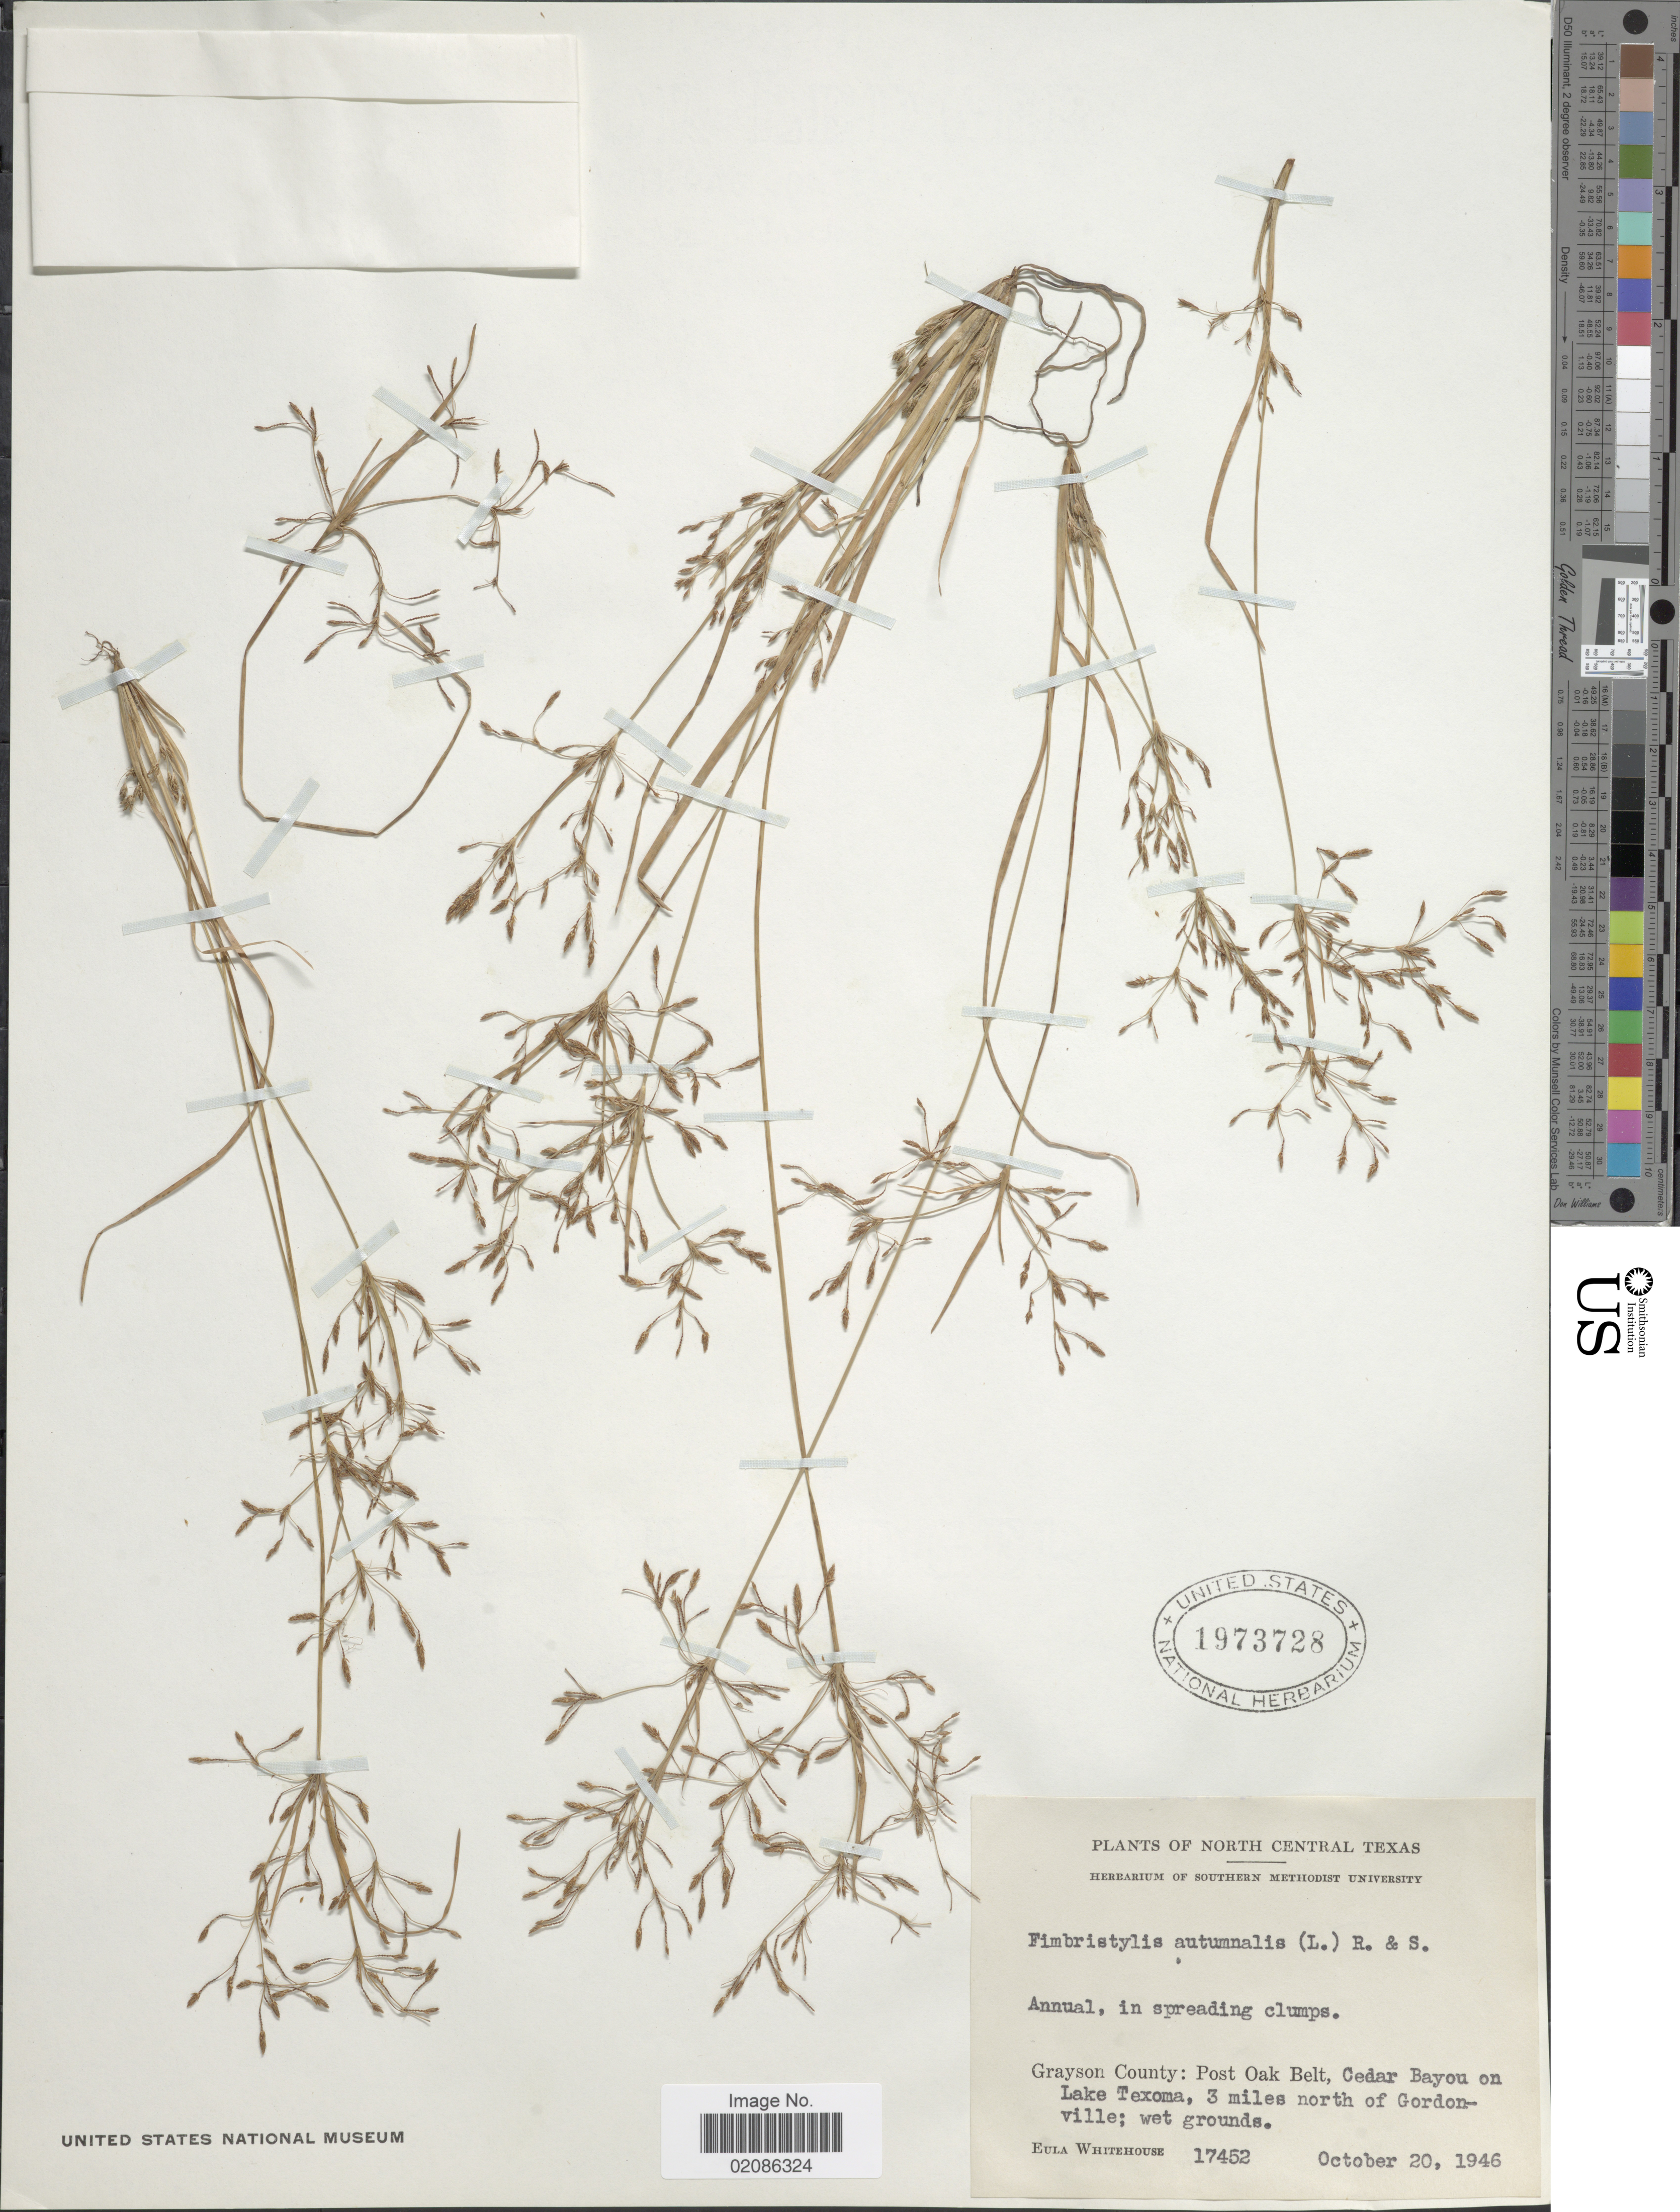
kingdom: Plantae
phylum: Tracheophyta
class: Liliopsida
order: Poales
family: Cyperaceae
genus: Fimbristylis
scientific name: Fimbristylis autumnalis (L.) Roem. & Schult.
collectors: E. Whitehouse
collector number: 17452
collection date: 1946-10-20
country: United States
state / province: Texas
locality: North Central Texas, Grayson County: Post Oak Belt, Cedar Bayou on Lake Texoma, 3 miles north of Gordonville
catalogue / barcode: US 1973728